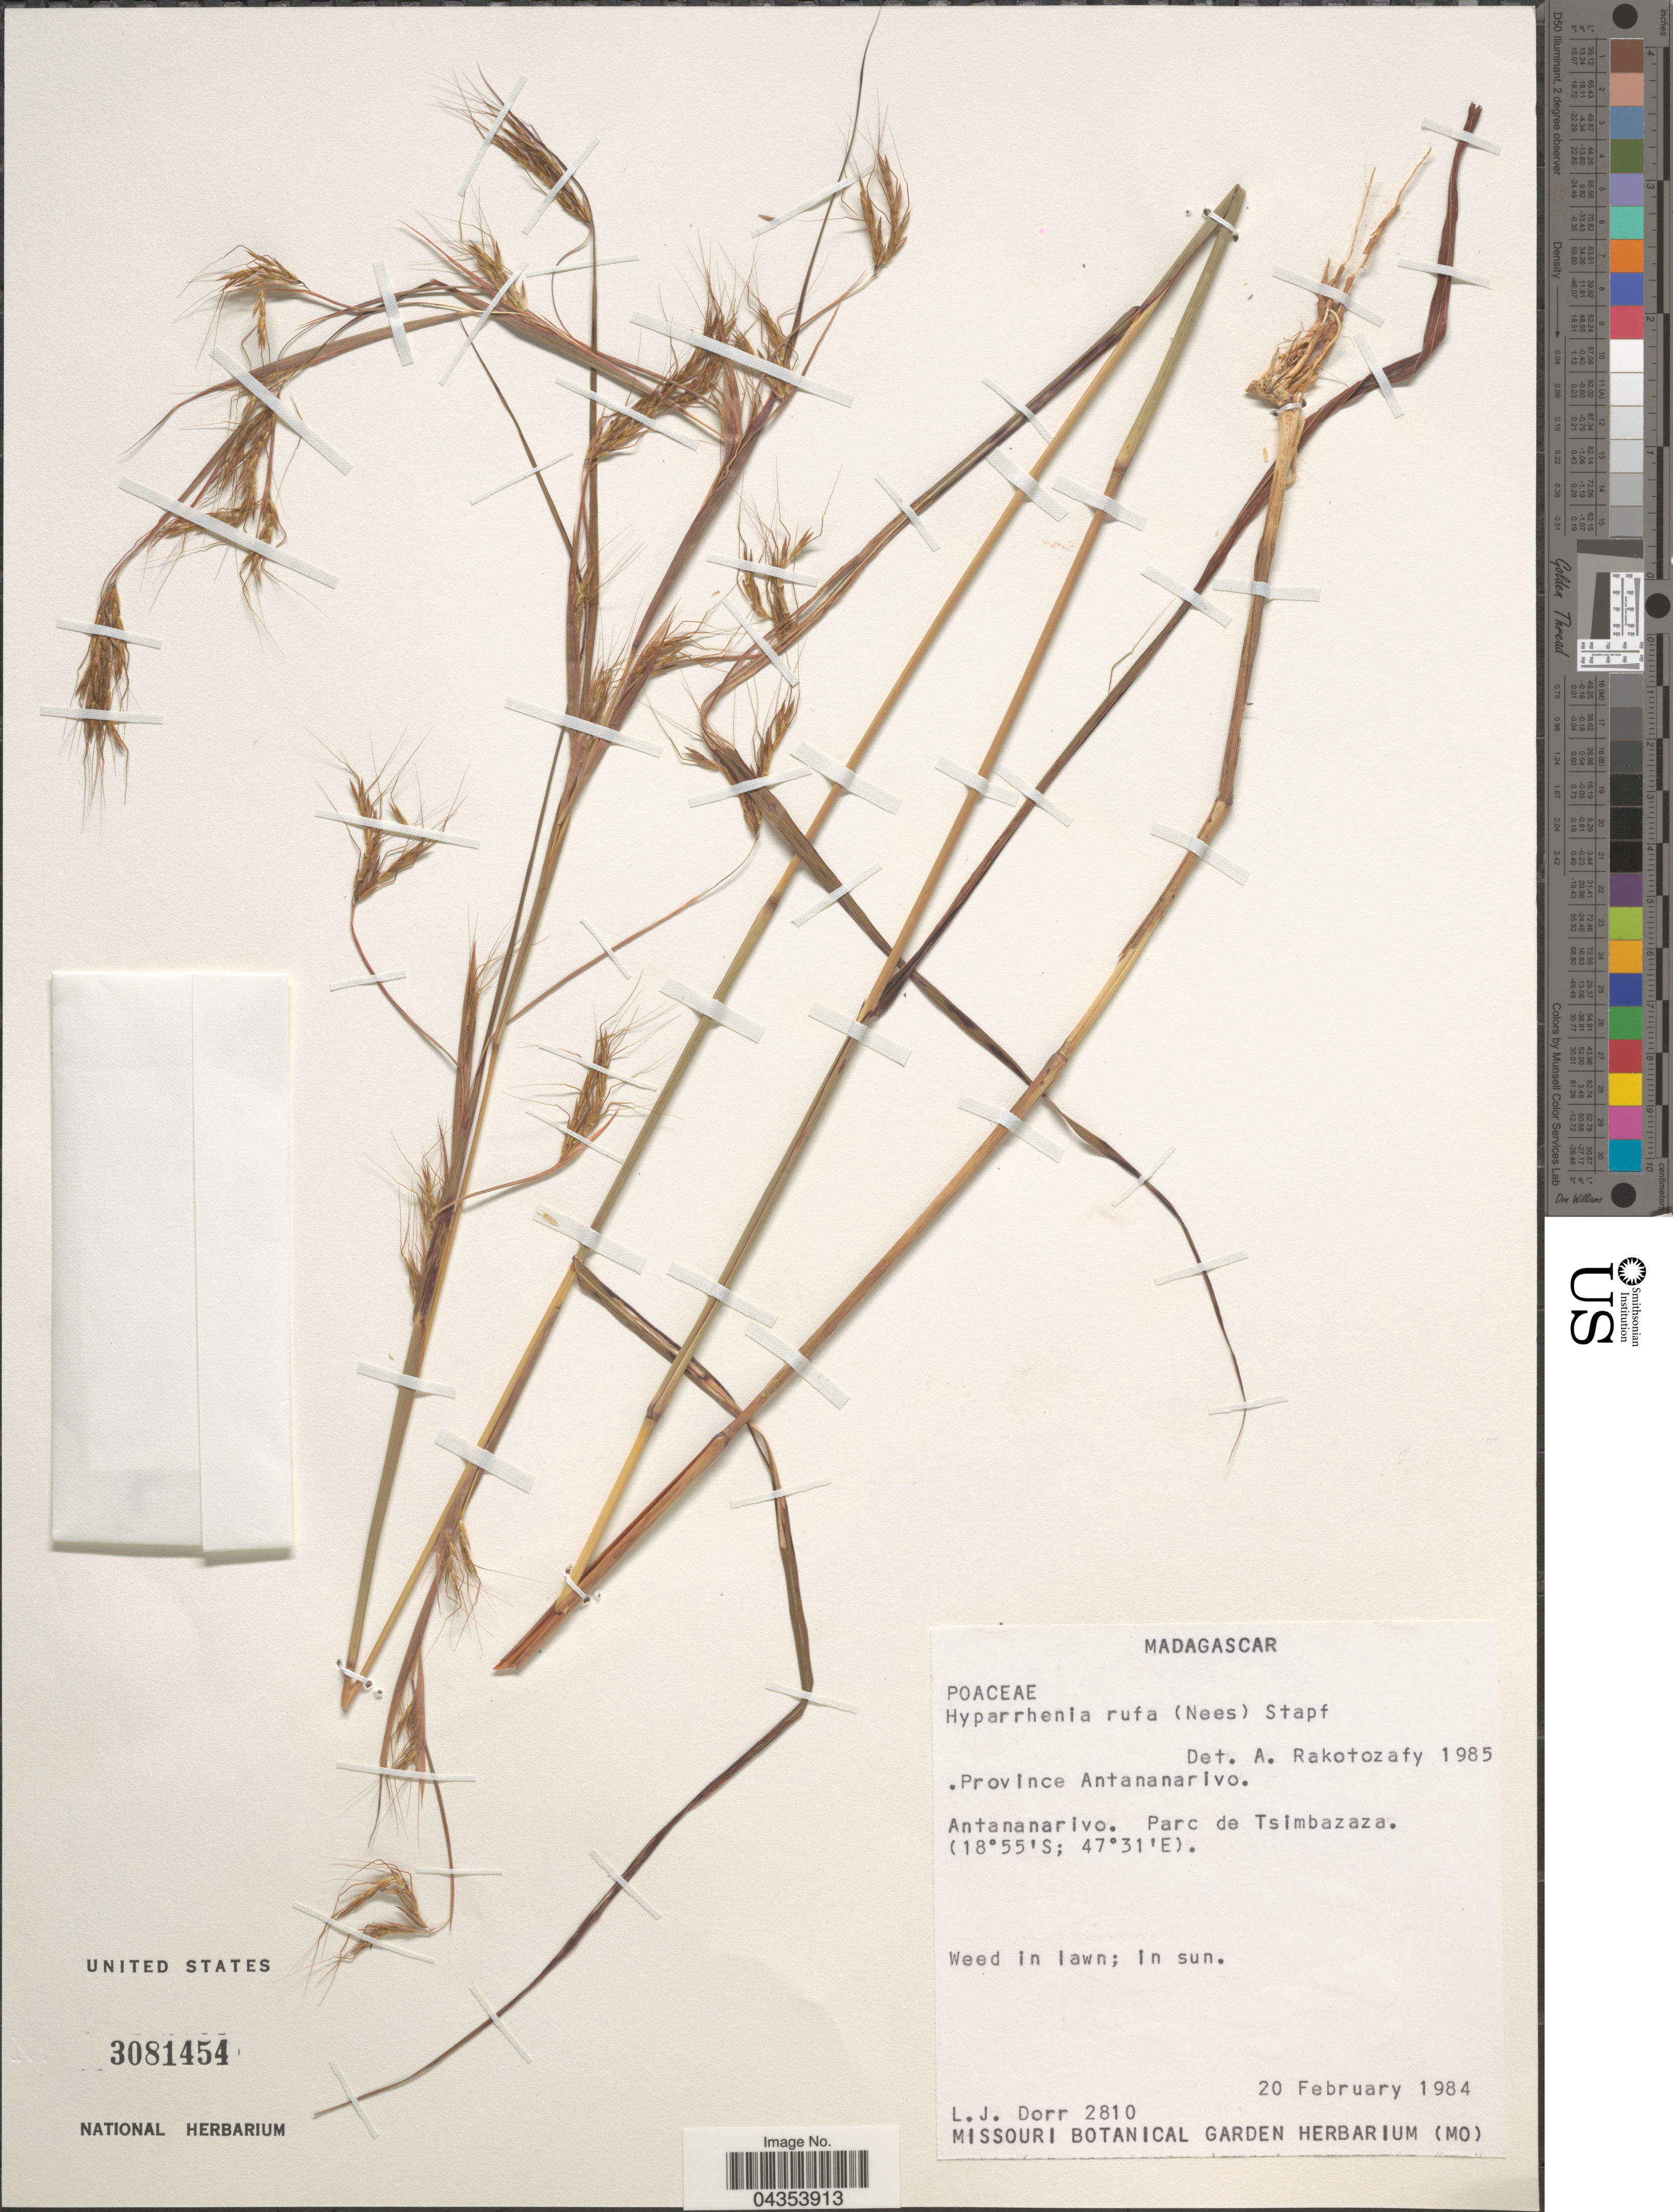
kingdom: Plantae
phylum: Tracheophyta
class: Liliopsida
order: Poales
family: Poaceae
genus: Hyparrhenia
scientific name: Hyparrhenia rufa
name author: (Nees) Stapf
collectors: L. J. Dorr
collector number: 2810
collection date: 1984-02-20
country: Madagascar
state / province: Analamanga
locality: Antananarivo. Parc de Tsimbazaza.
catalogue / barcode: US 3081454